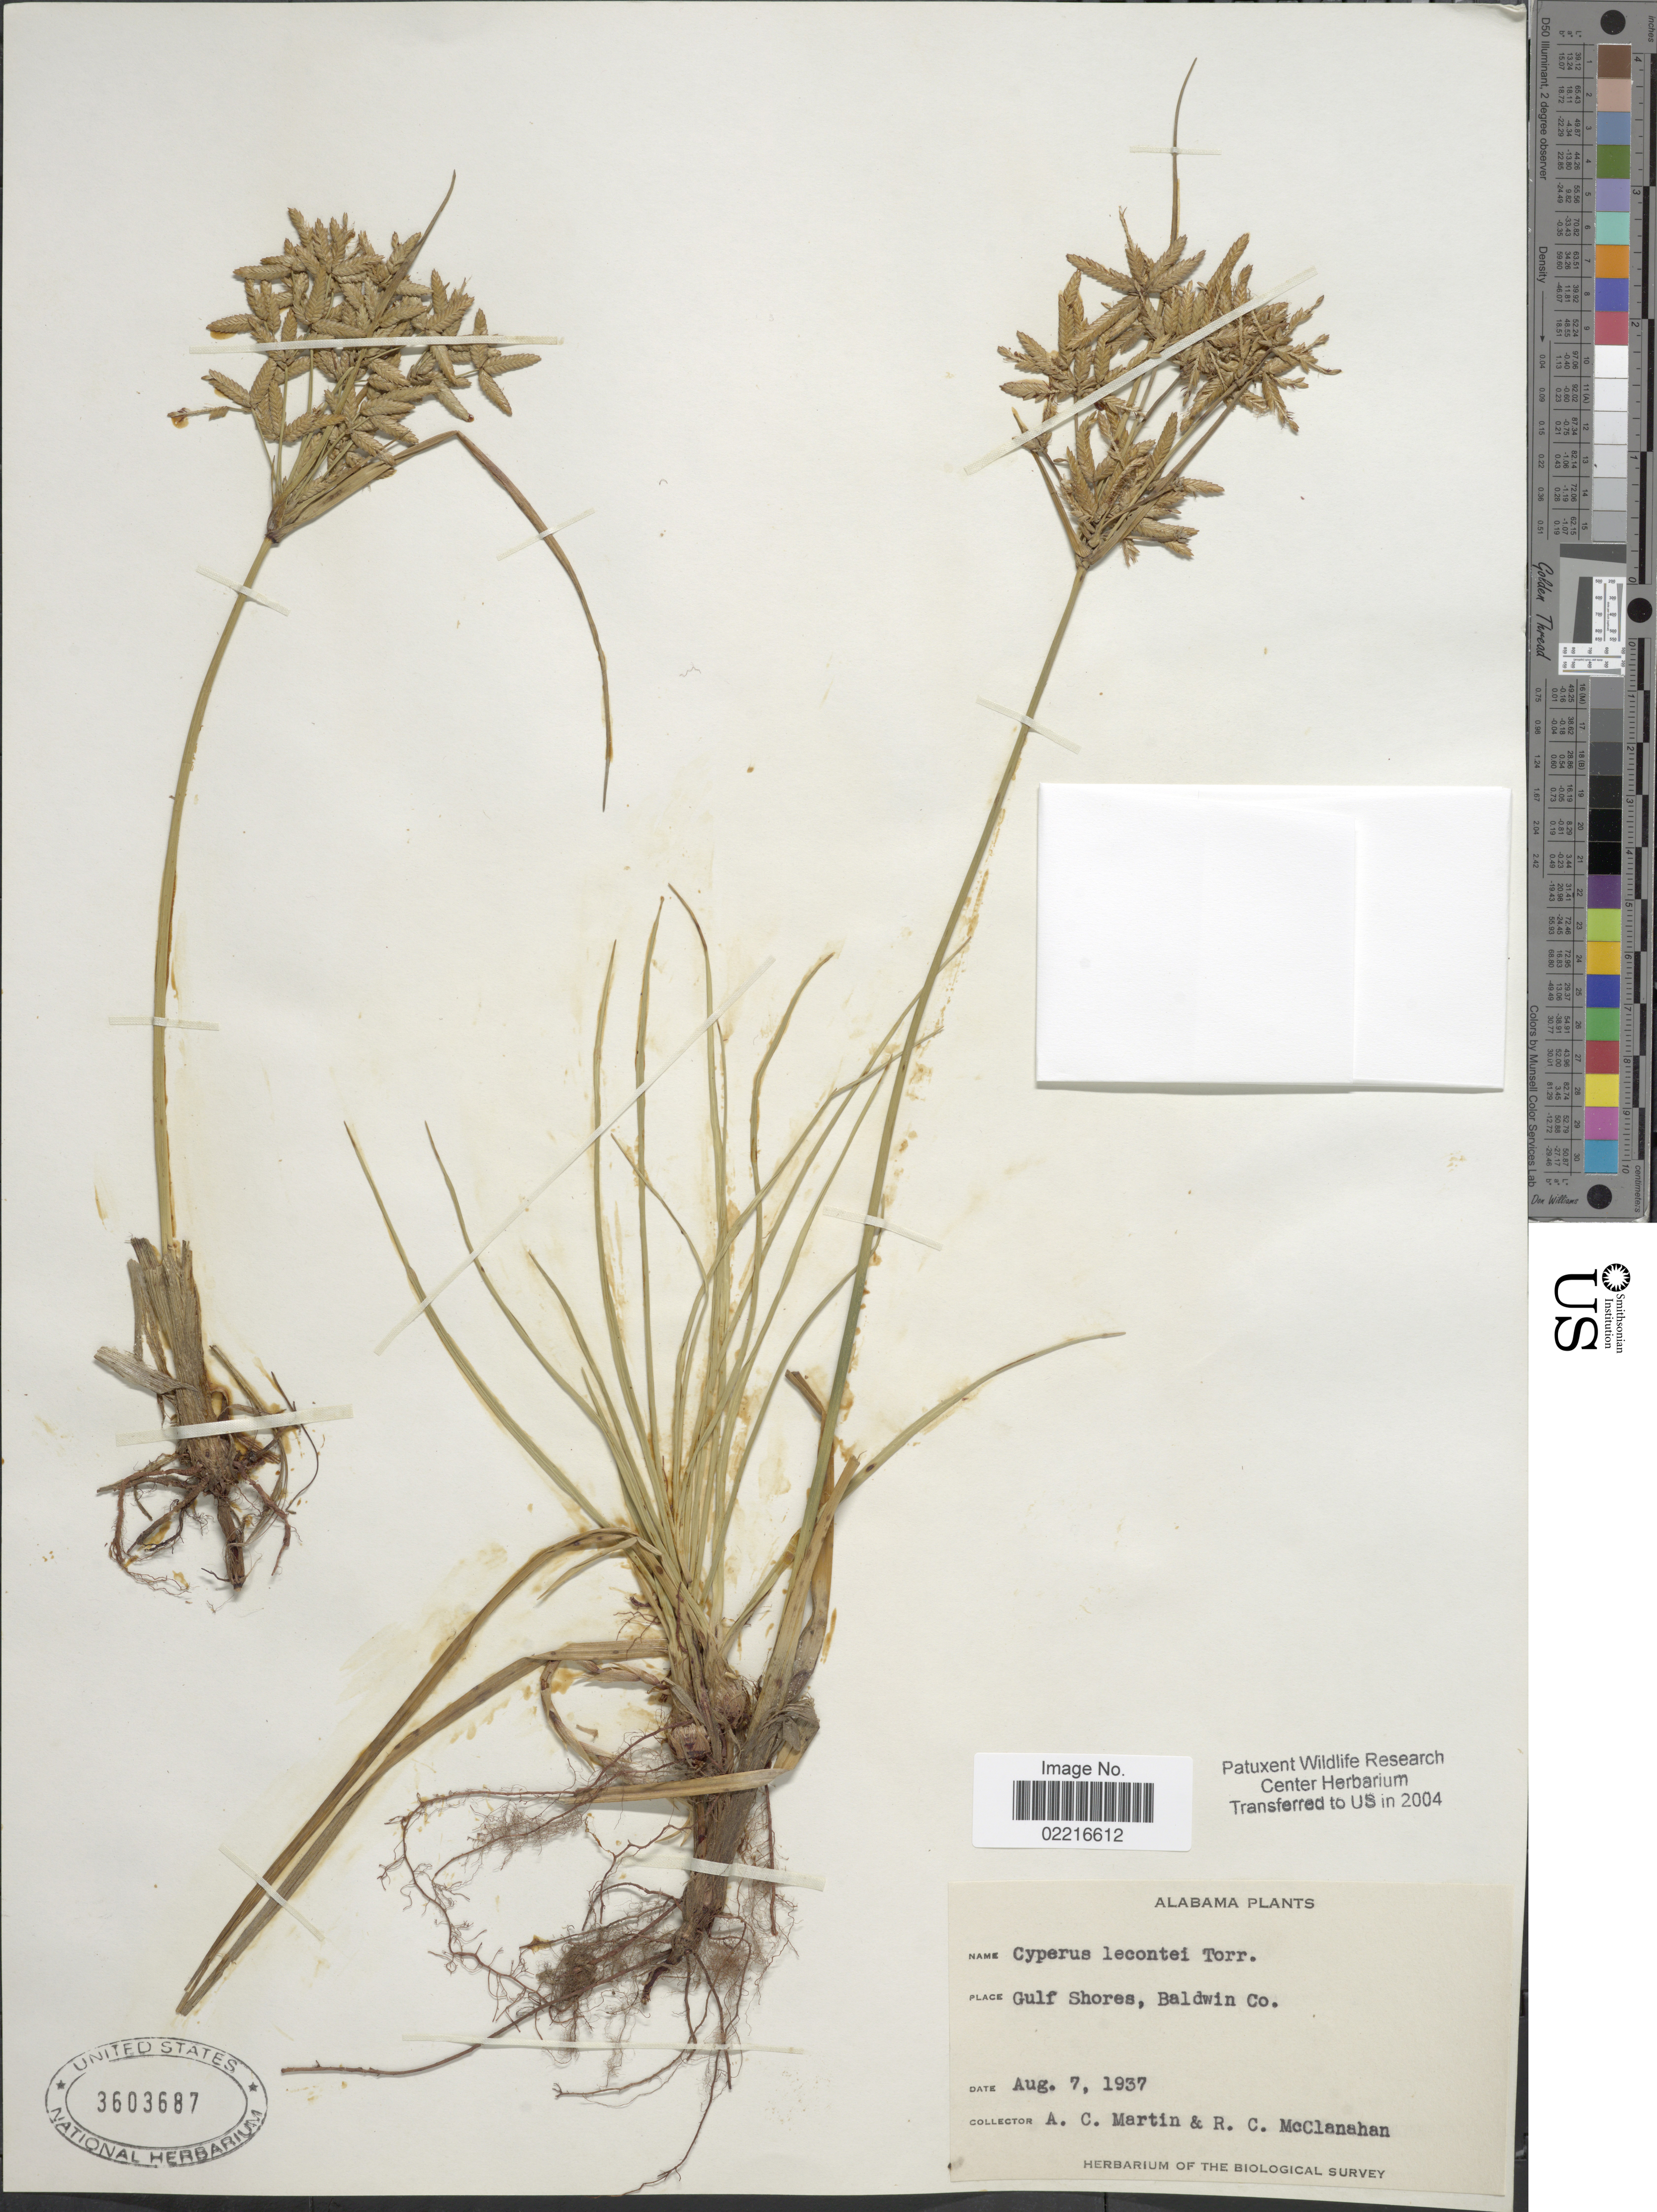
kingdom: Plantae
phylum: Tracheophyta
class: Liliopsida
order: Poales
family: Cyperaceae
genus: Cyperus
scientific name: Cyperus lecontei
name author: Torr. ex Steud.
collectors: A. C. Martin & R. McClanahan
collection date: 1937-08-07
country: United States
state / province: Alabama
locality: Gulf Shores, Baldwin Co.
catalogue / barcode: US 3603687